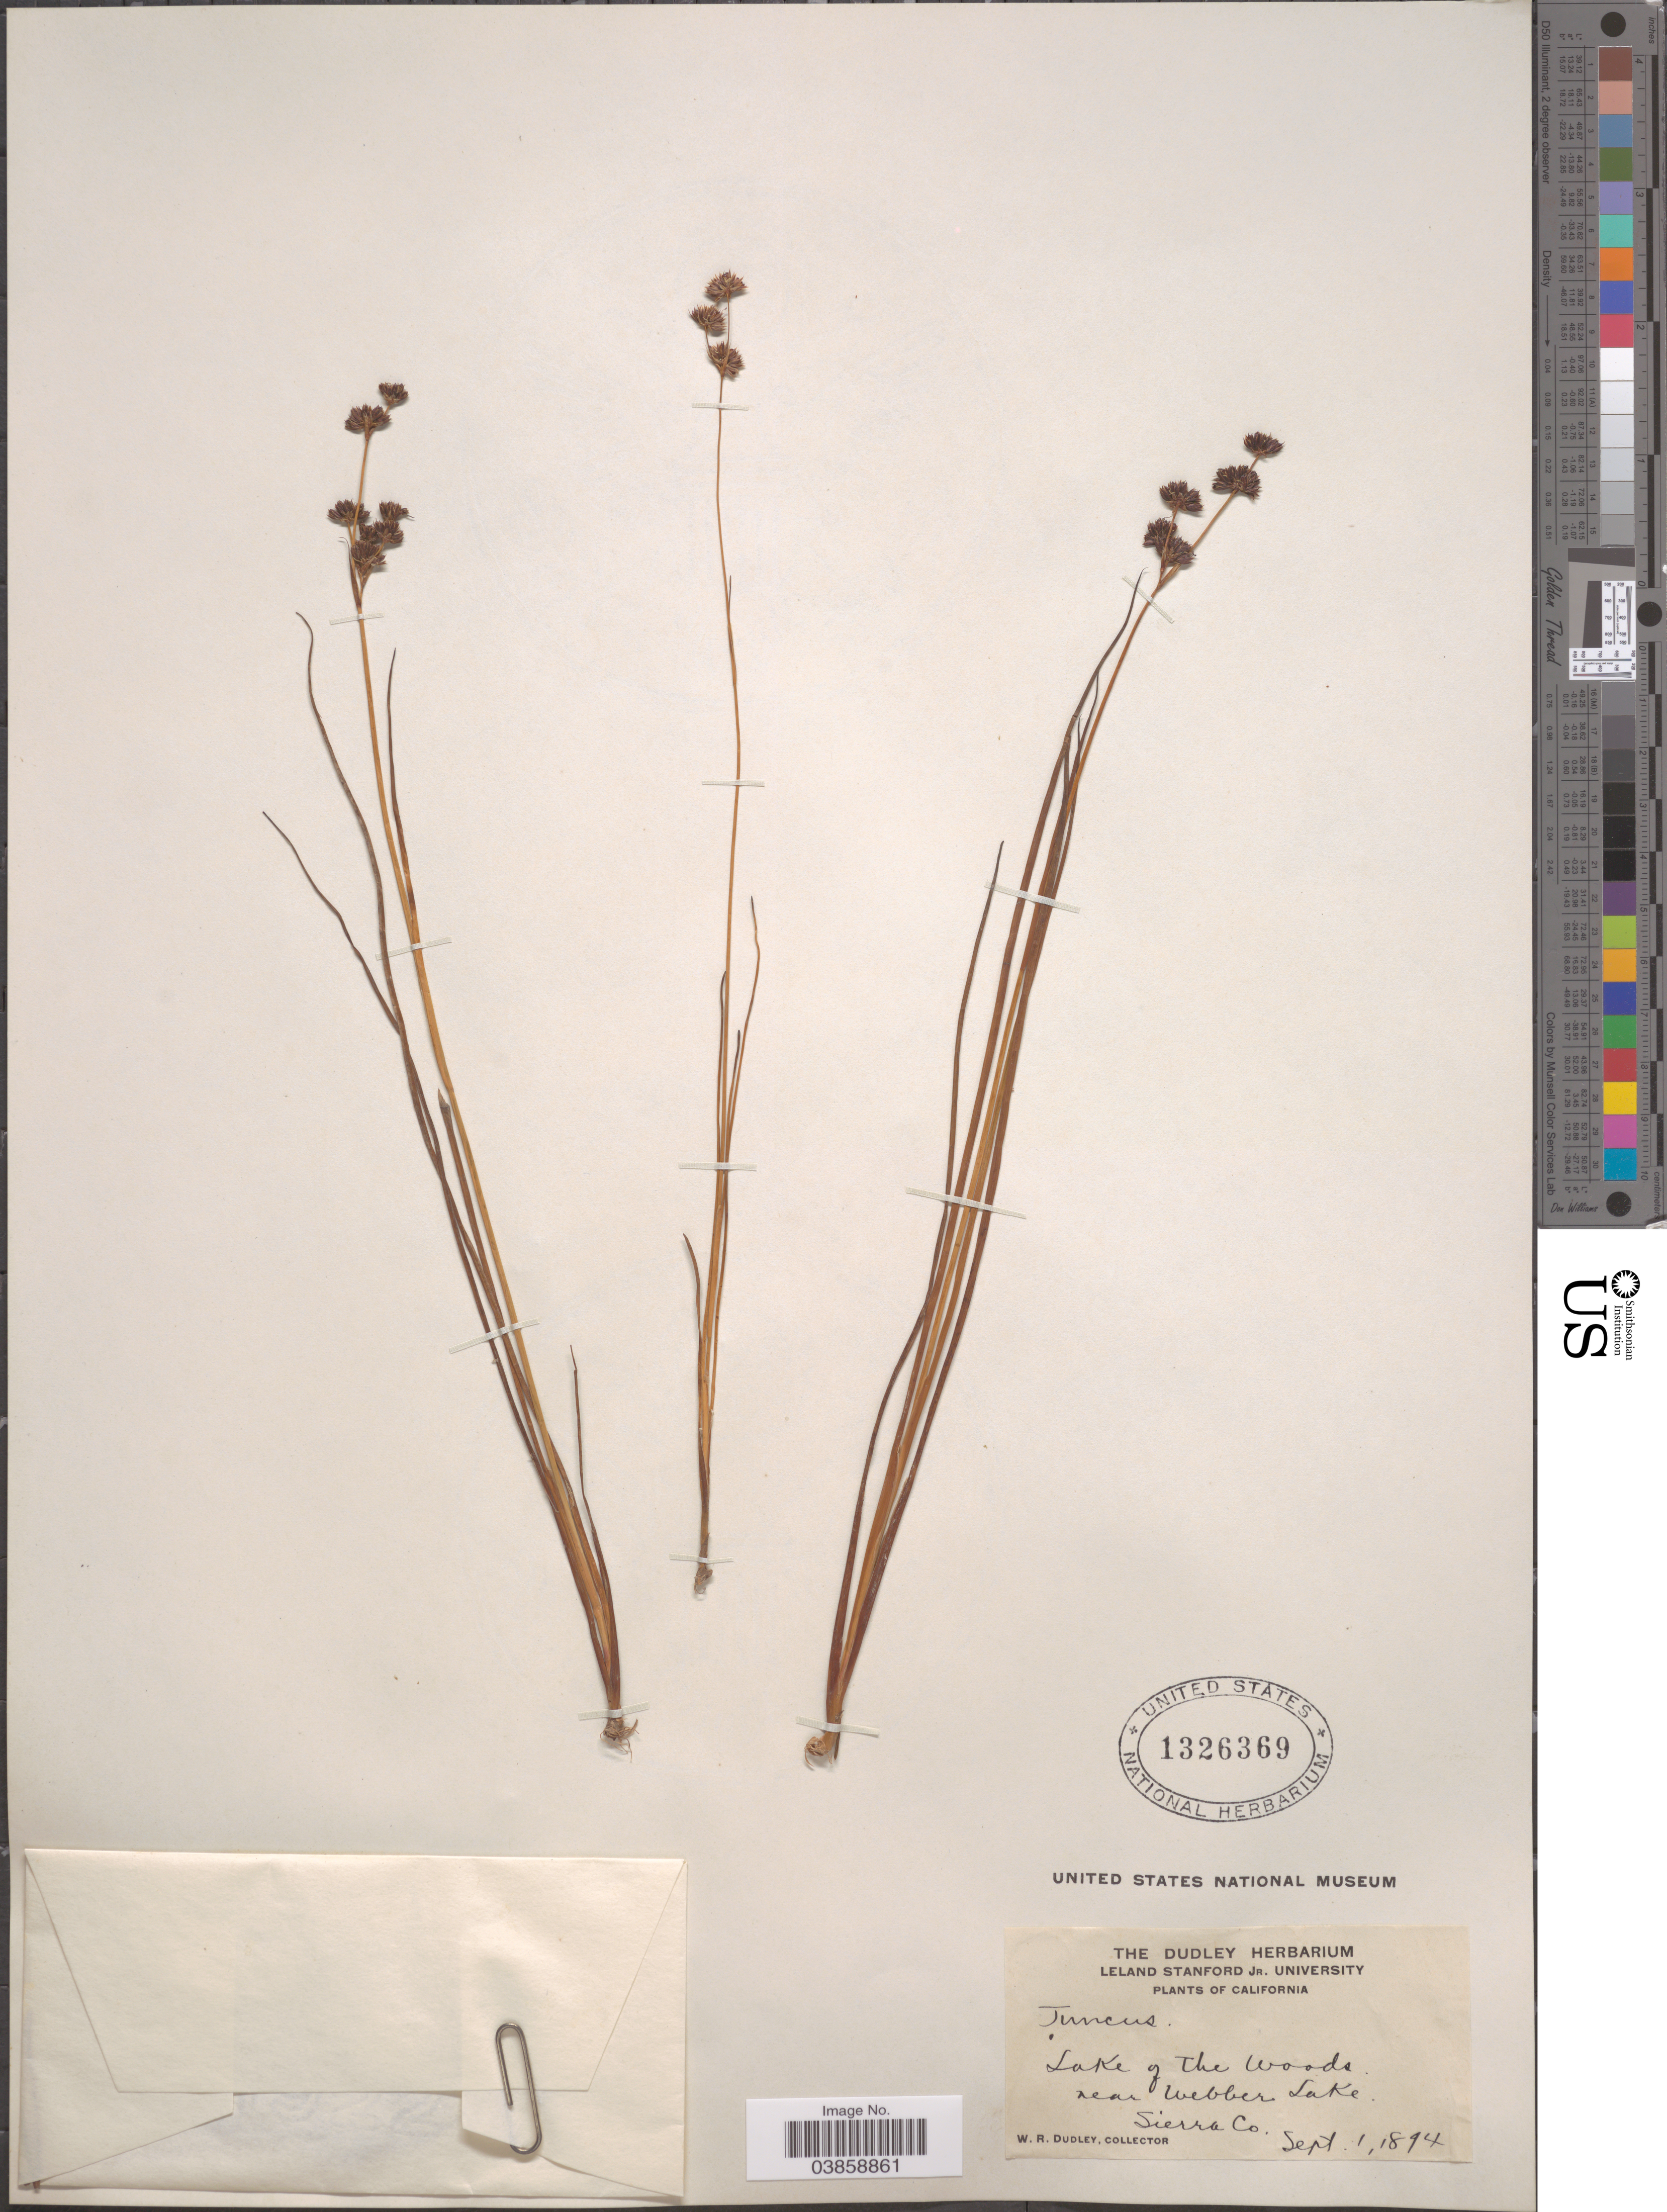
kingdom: Plantae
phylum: Tracheophyta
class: Liliopsida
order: Poales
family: Juncaceae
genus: Juncus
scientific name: Juncus sp.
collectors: W. Dudley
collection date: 1894-09-01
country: United States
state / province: California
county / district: Sierra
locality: Lake of the Woods near Webber Lake. Sierra Co.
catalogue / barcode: US 1326369